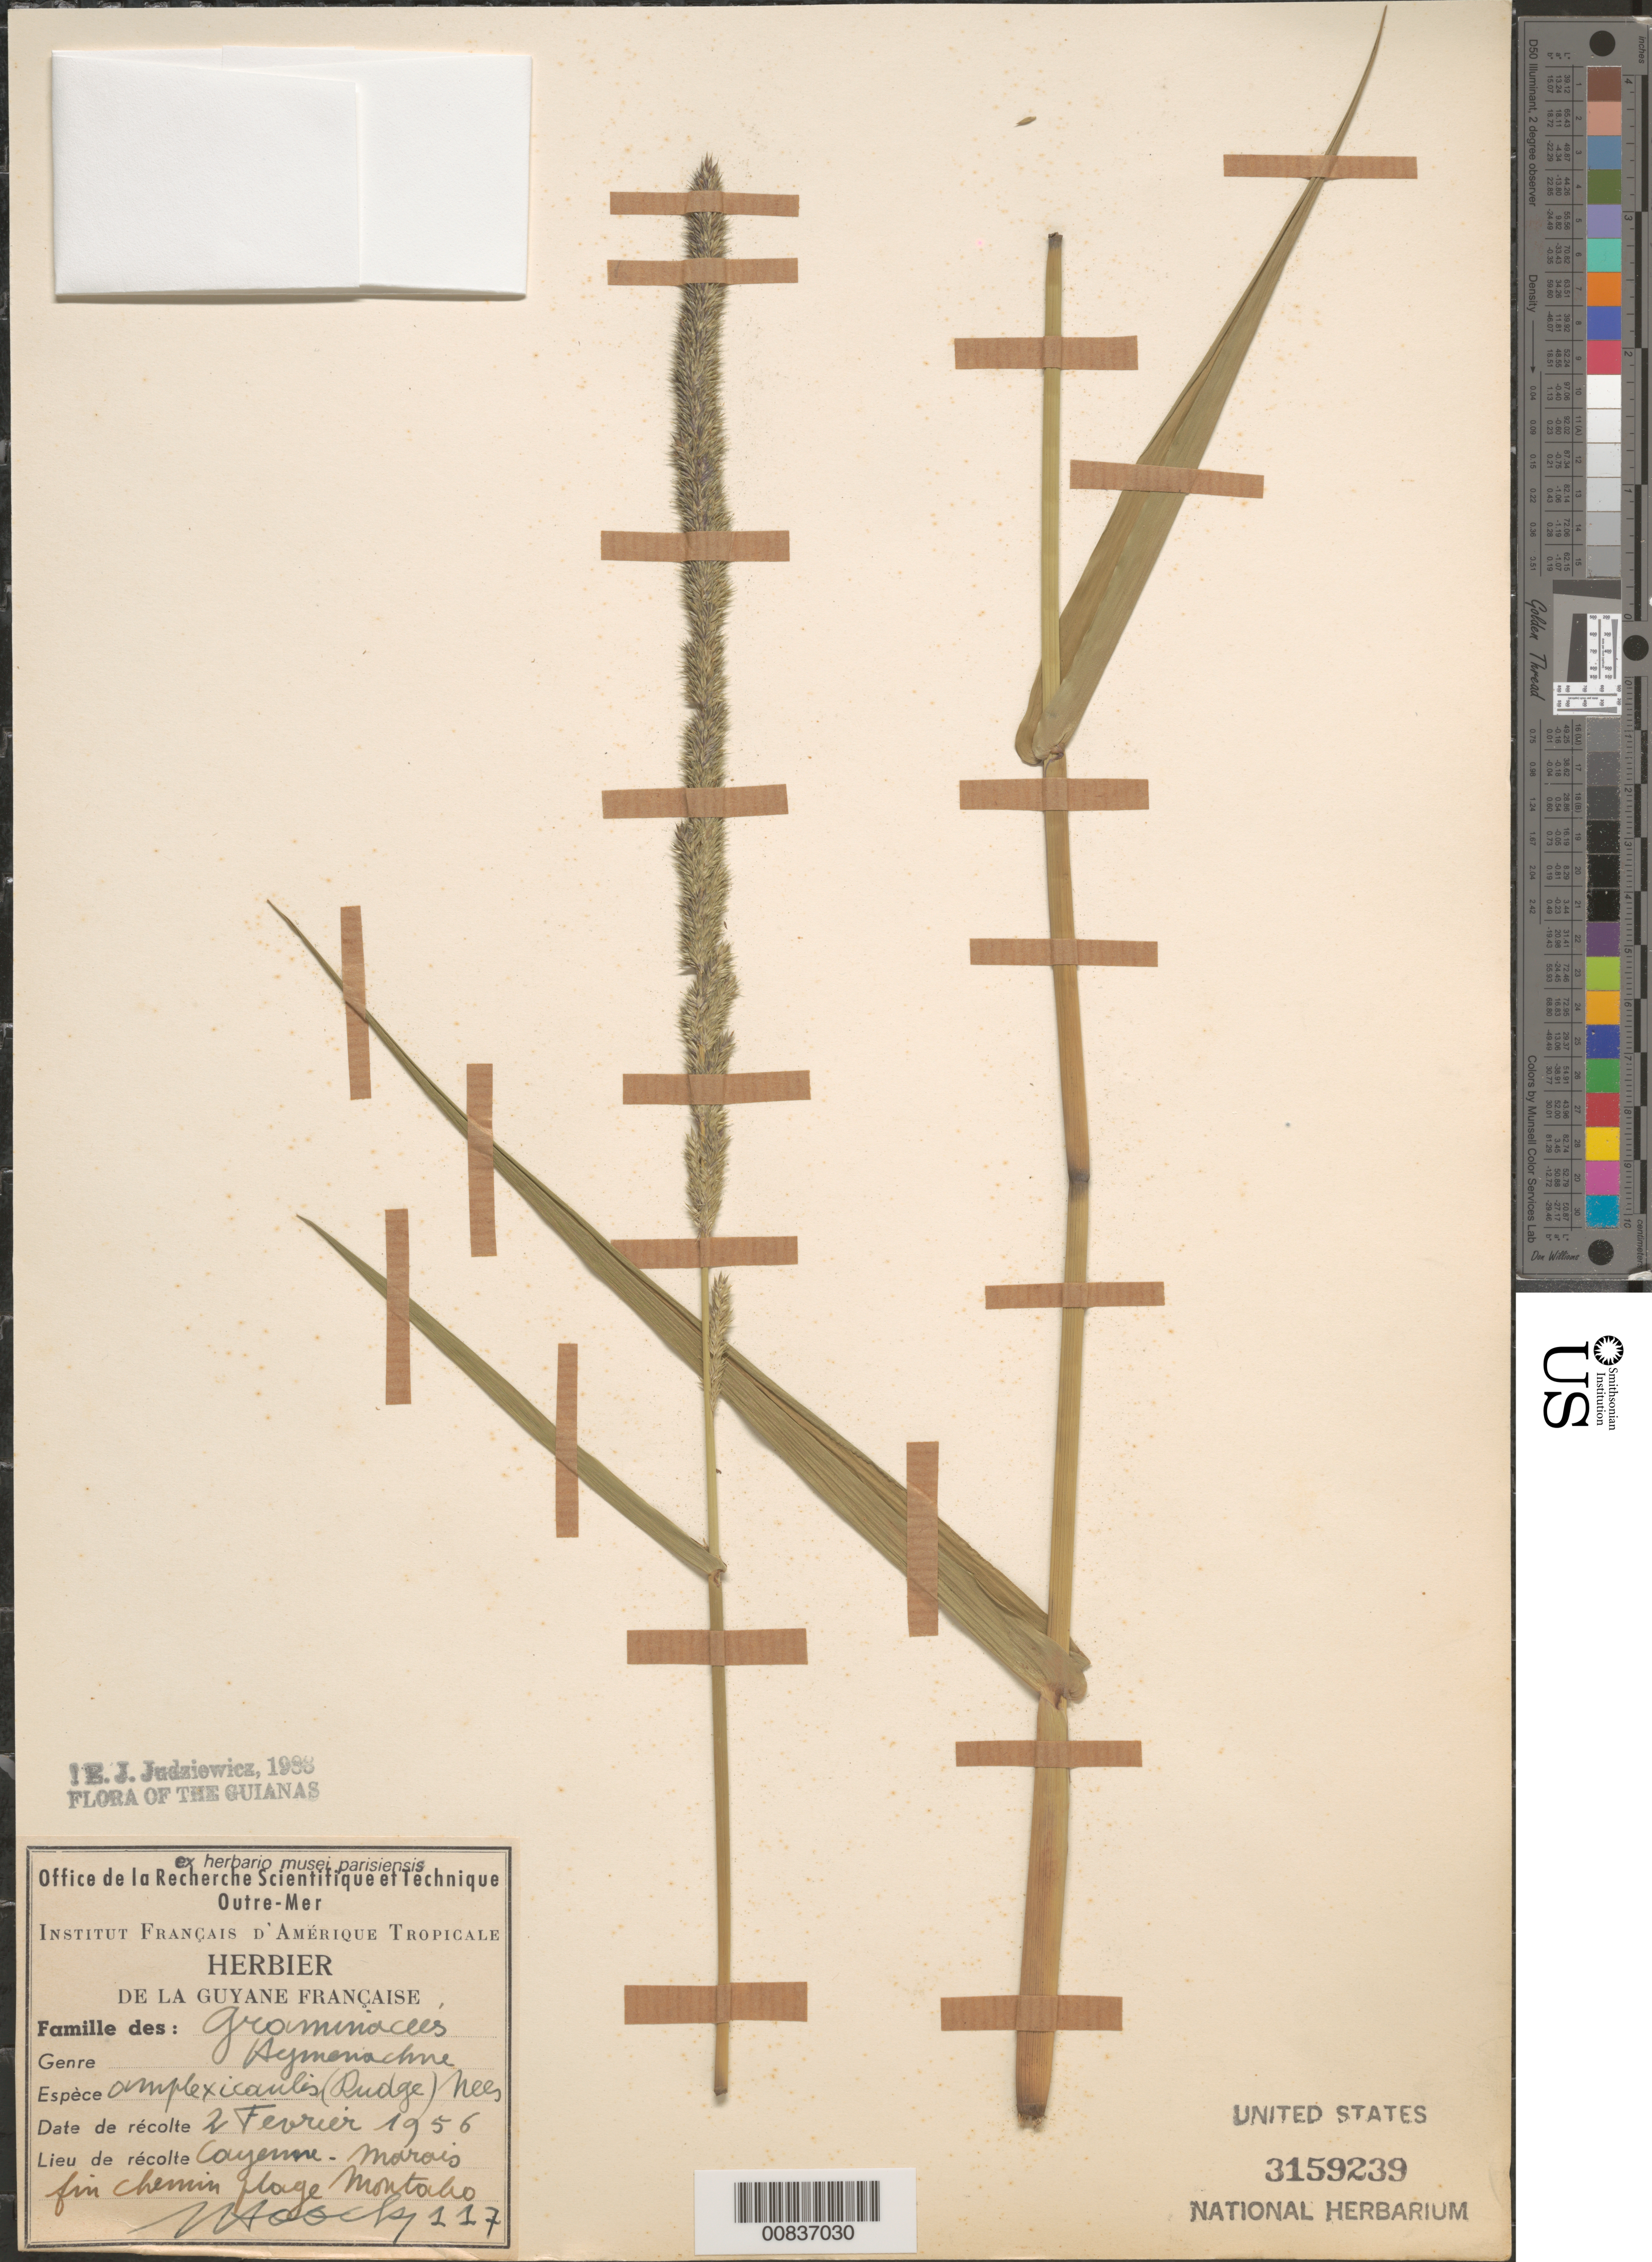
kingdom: Plantae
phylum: Tracheophyta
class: Liliopsida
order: Poales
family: Poaceae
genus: Hymenachne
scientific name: Hymenachne amplexicaulis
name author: (Rudge) Nees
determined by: Judziewicz, E. J.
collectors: J. Hoock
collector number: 117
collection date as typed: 2-Feb-56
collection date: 1956-02-02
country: French Guiana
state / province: Cayenne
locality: Cayenne, Marais Montabo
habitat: Fin chemin plage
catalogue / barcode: US 3159239